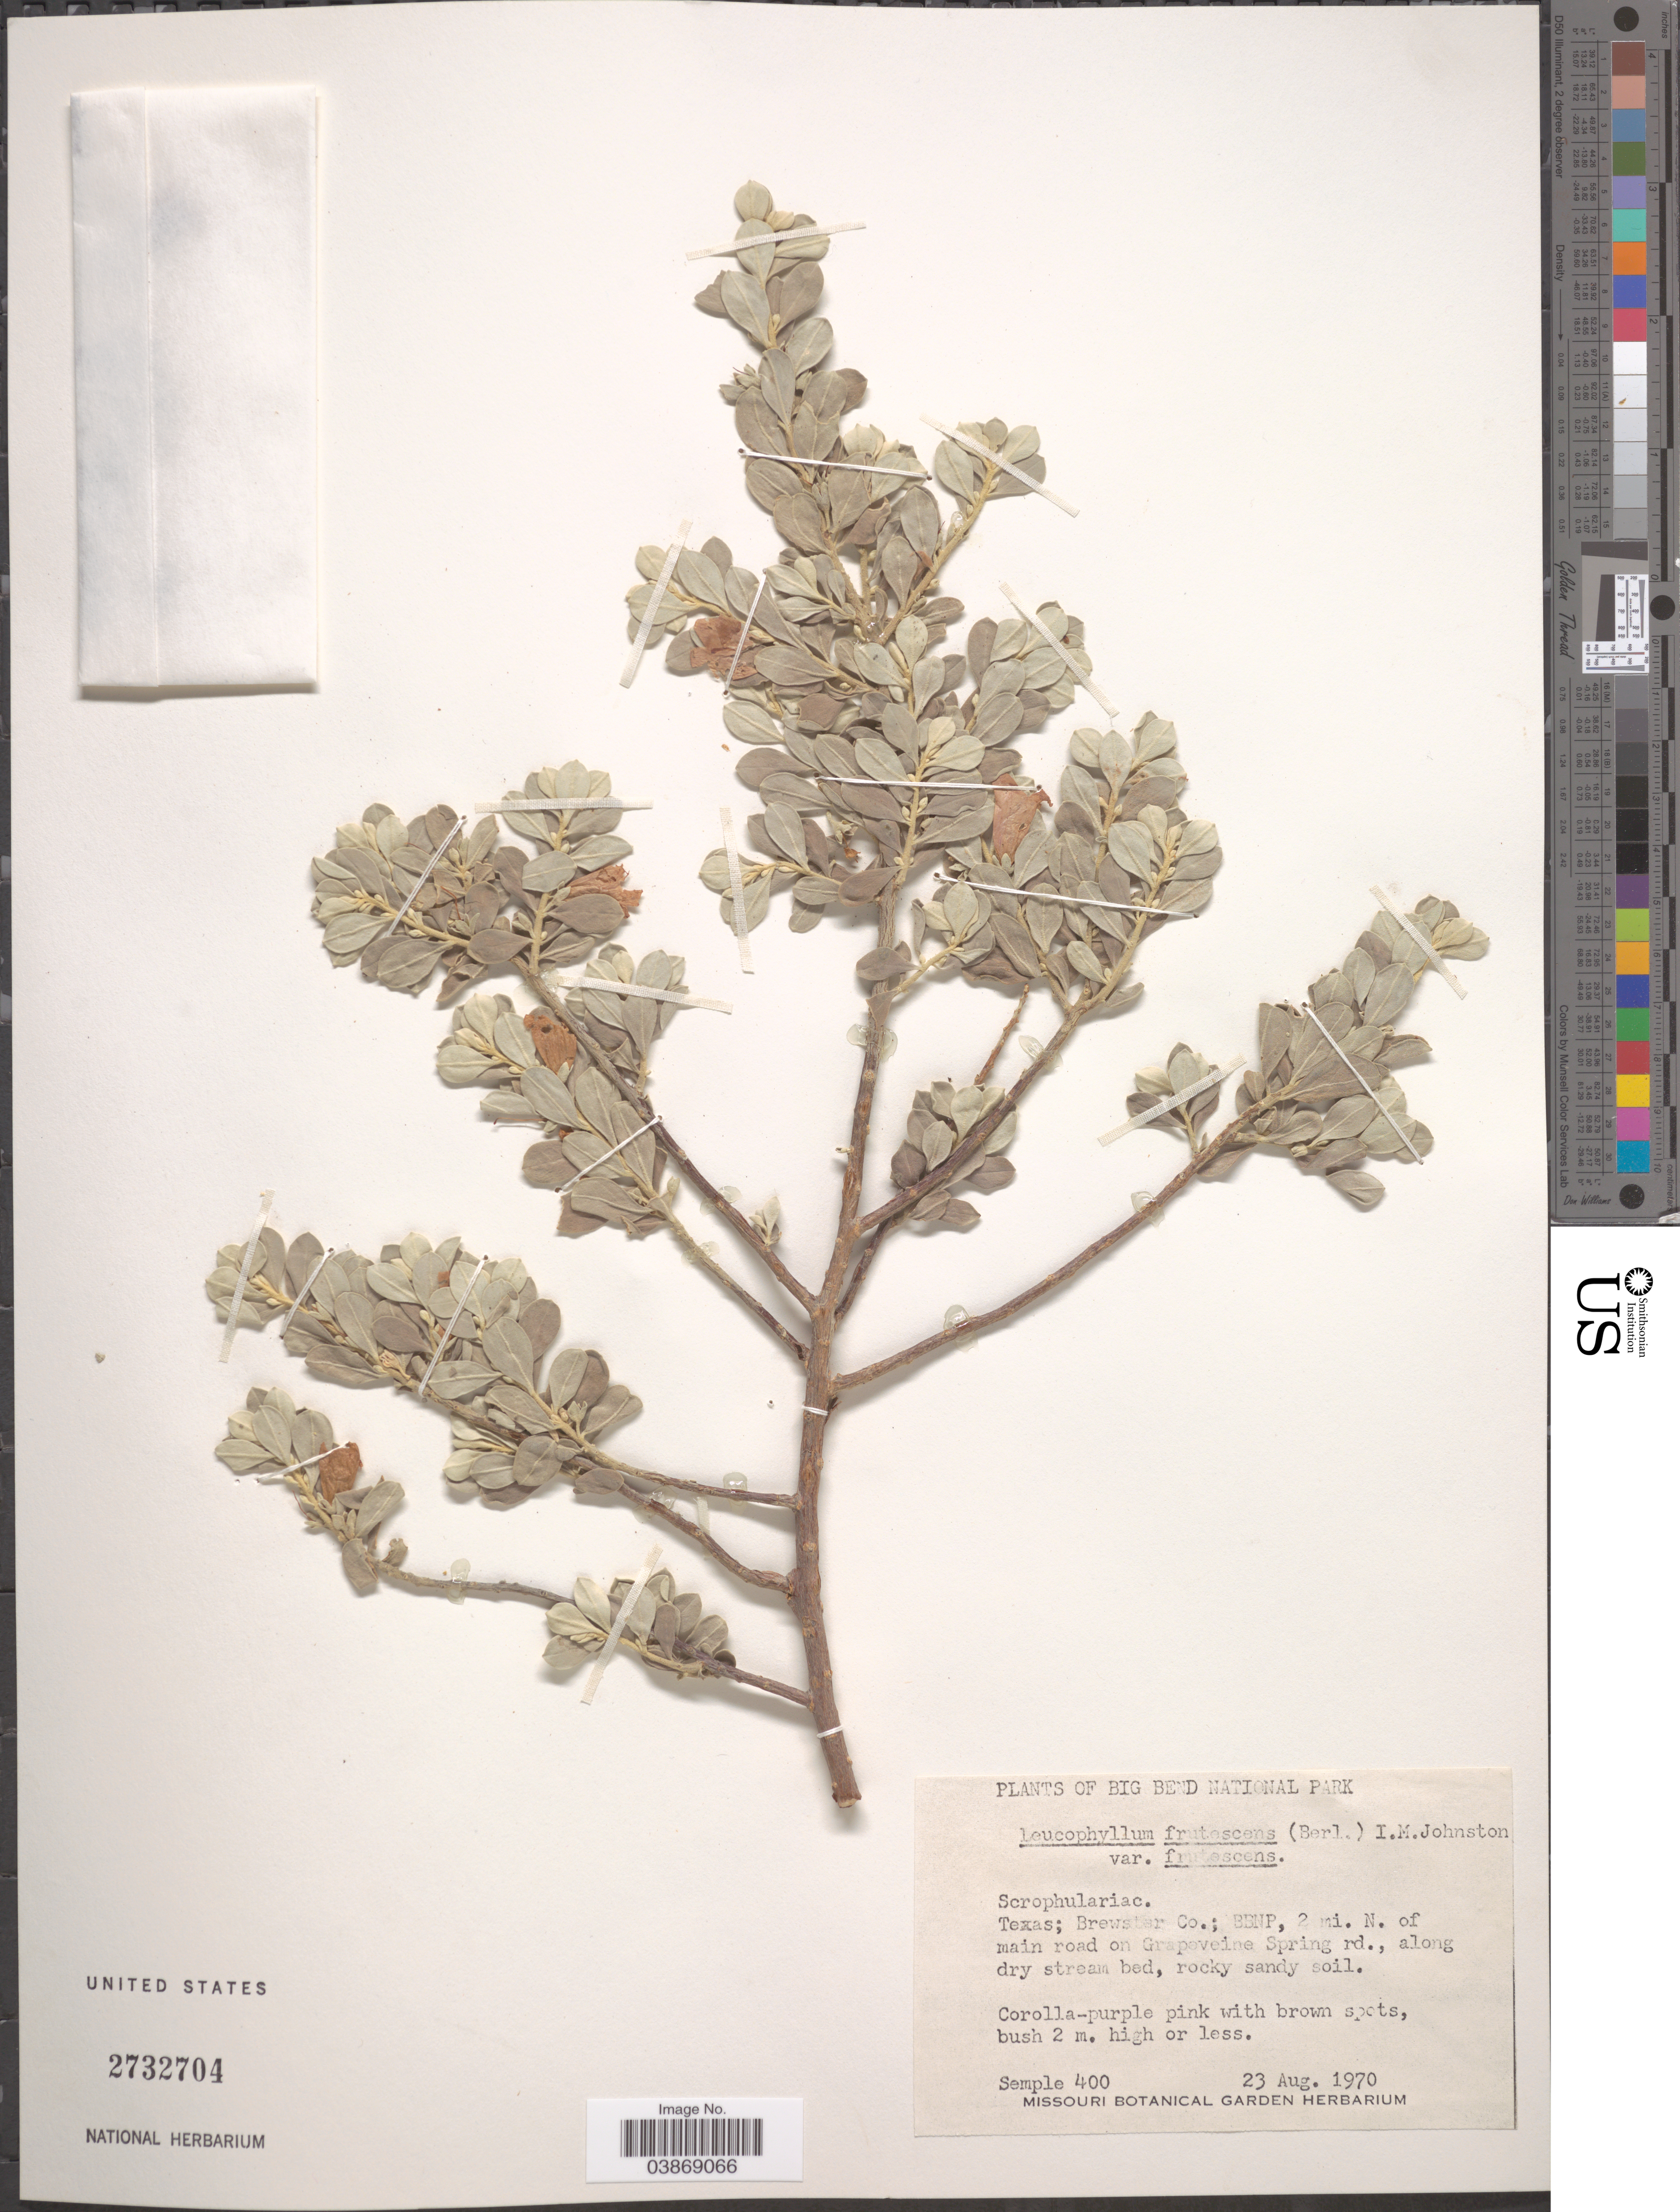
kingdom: Plantae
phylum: Tracheophyta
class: Magnoliopsida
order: Lamiales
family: Scrophulariaceae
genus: Leucophyllum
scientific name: Leucophyllum frutescens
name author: (Berland.) I.M. Johnst.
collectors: Semple, --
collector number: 400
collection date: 1970-08-23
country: United States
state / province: Texas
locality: Big Bend National Park. Brewster Co.; BBNP, 2 mi. N. of main road.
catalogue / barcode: US 2732704